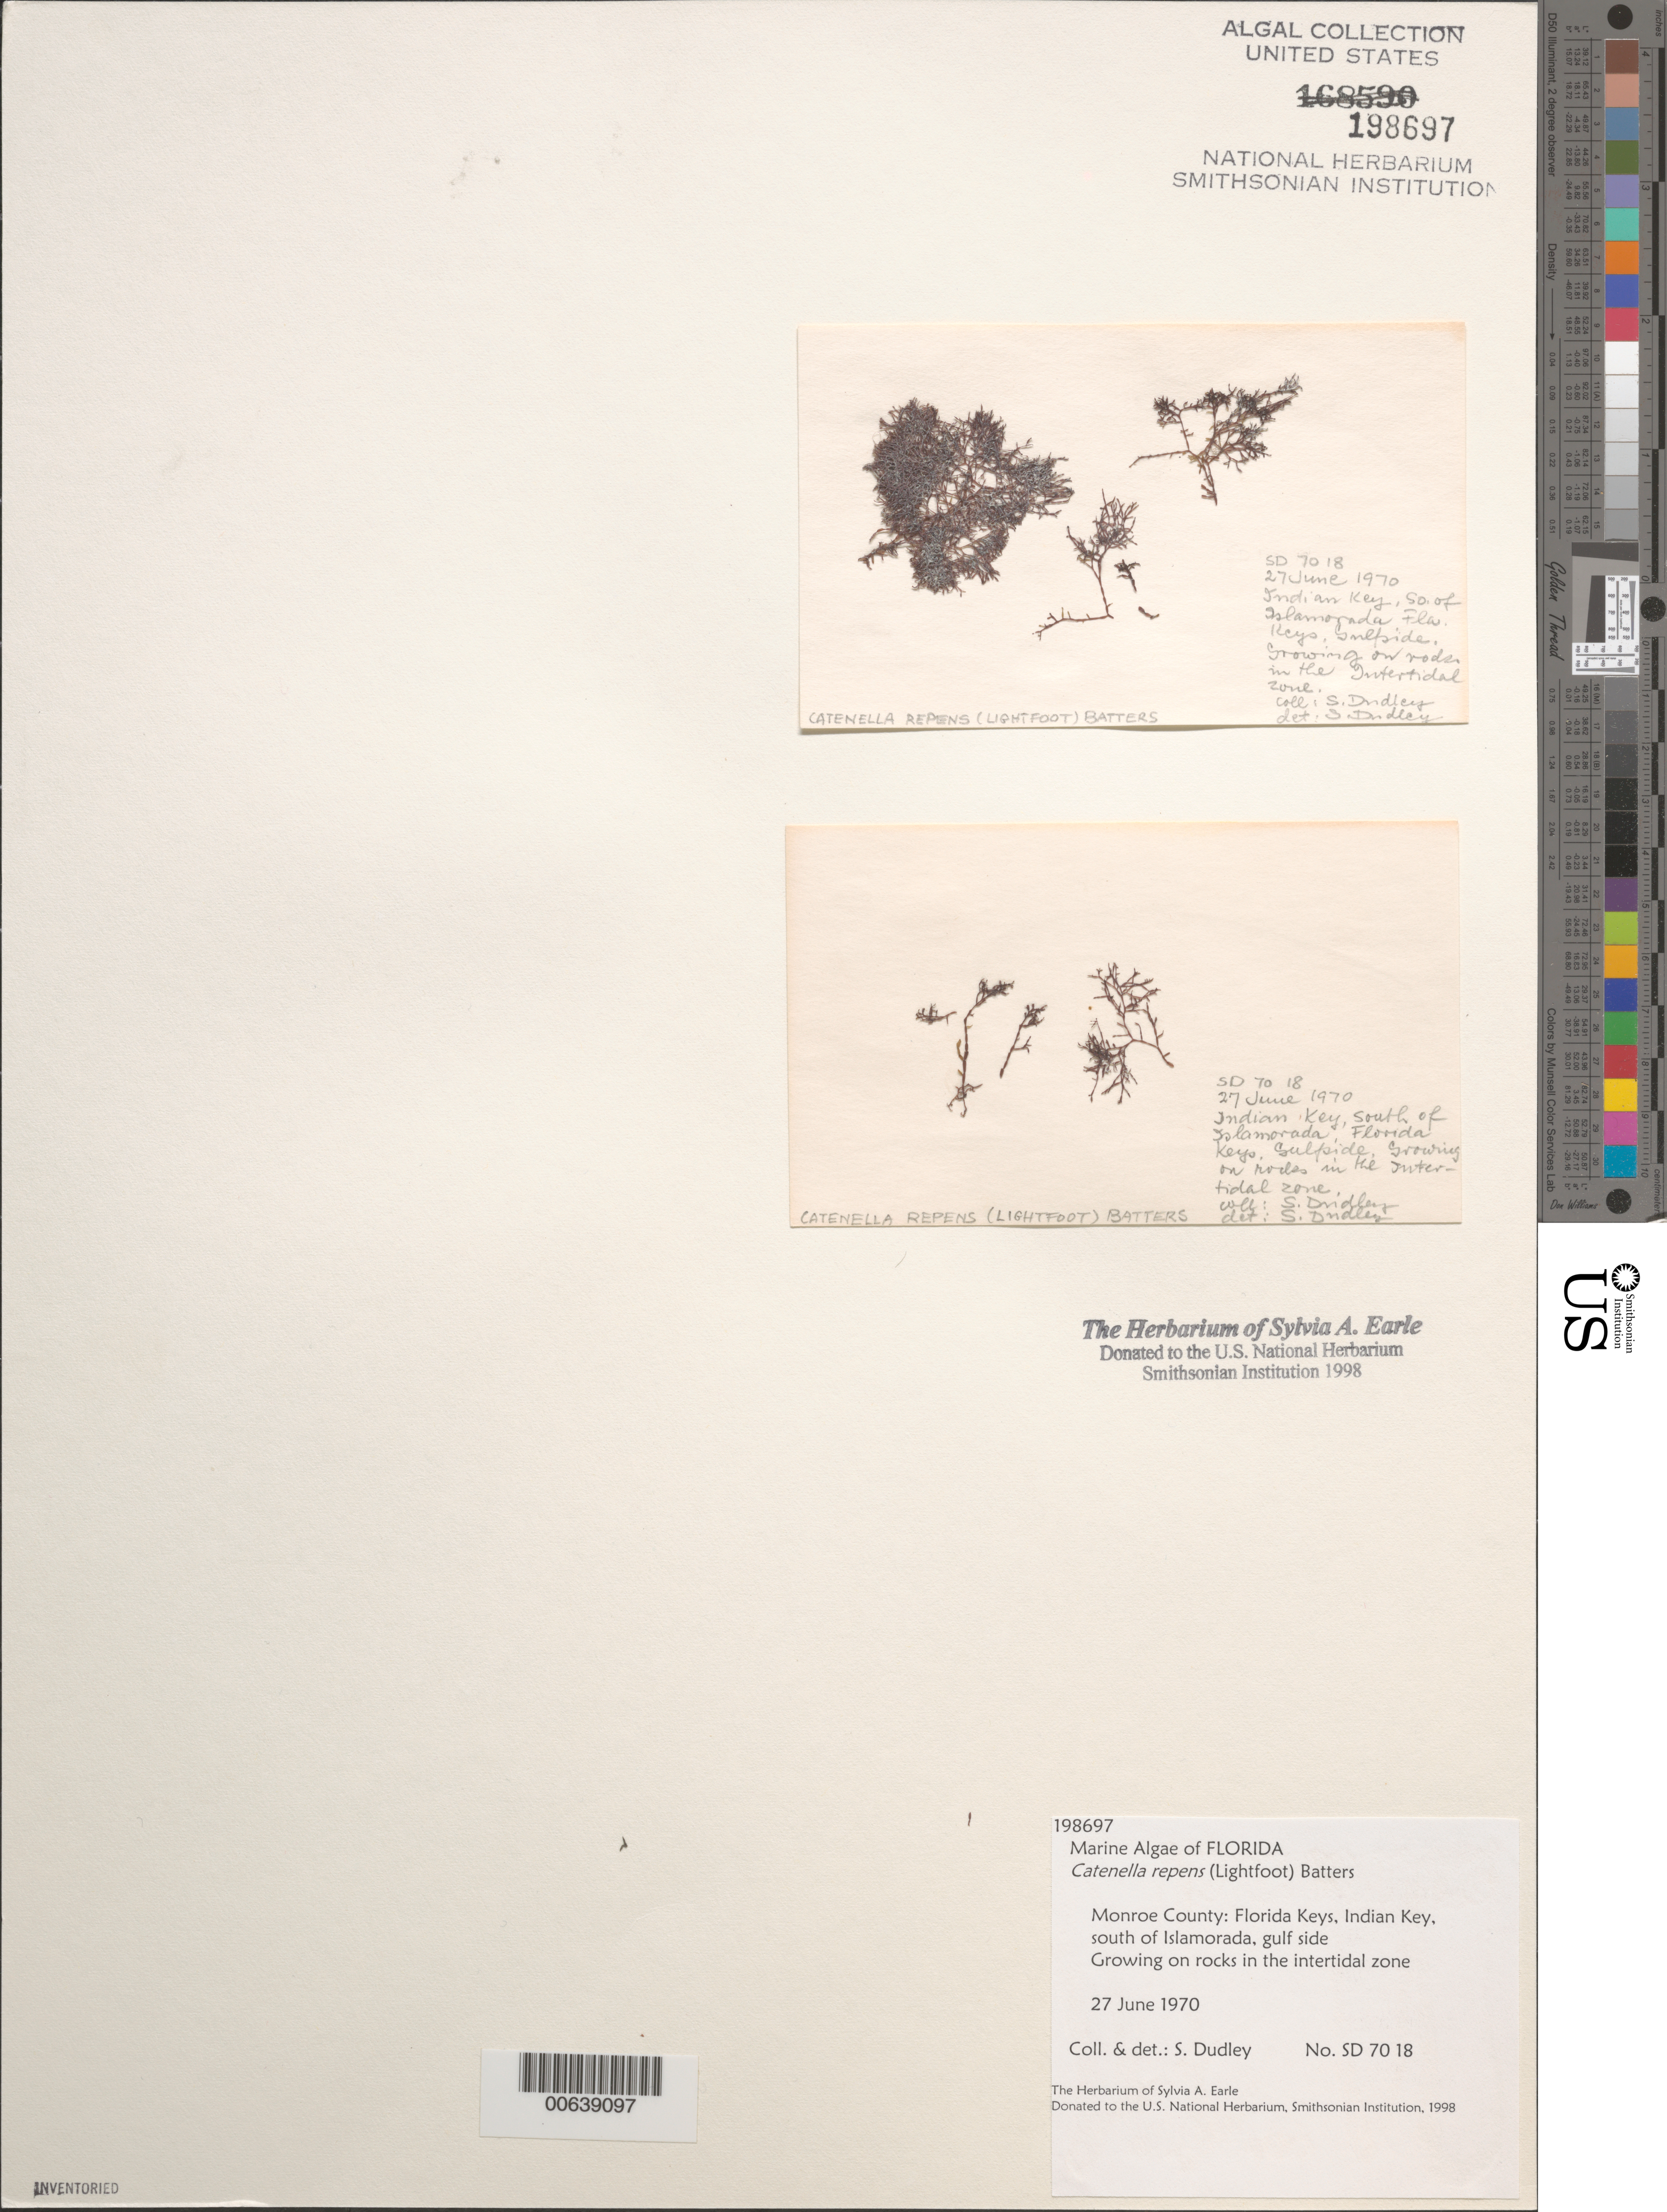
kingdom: Plantae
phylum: Rhodophyta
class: Florideophyceae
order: Gigartinales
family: Caulacanthaceae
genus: Catenella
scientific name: Catenella caespitosa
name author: (With.) L.M. Irvine in Parke & P.S. Dixon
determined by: Algae name updating Project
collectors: S. Dudley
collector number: SD 70 18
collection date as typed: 27 Jun 1970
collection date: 1970-06-27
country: United States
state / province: Florida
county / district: Monroe County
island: Indian Key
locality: South of Islamorada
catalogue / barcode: US 198697